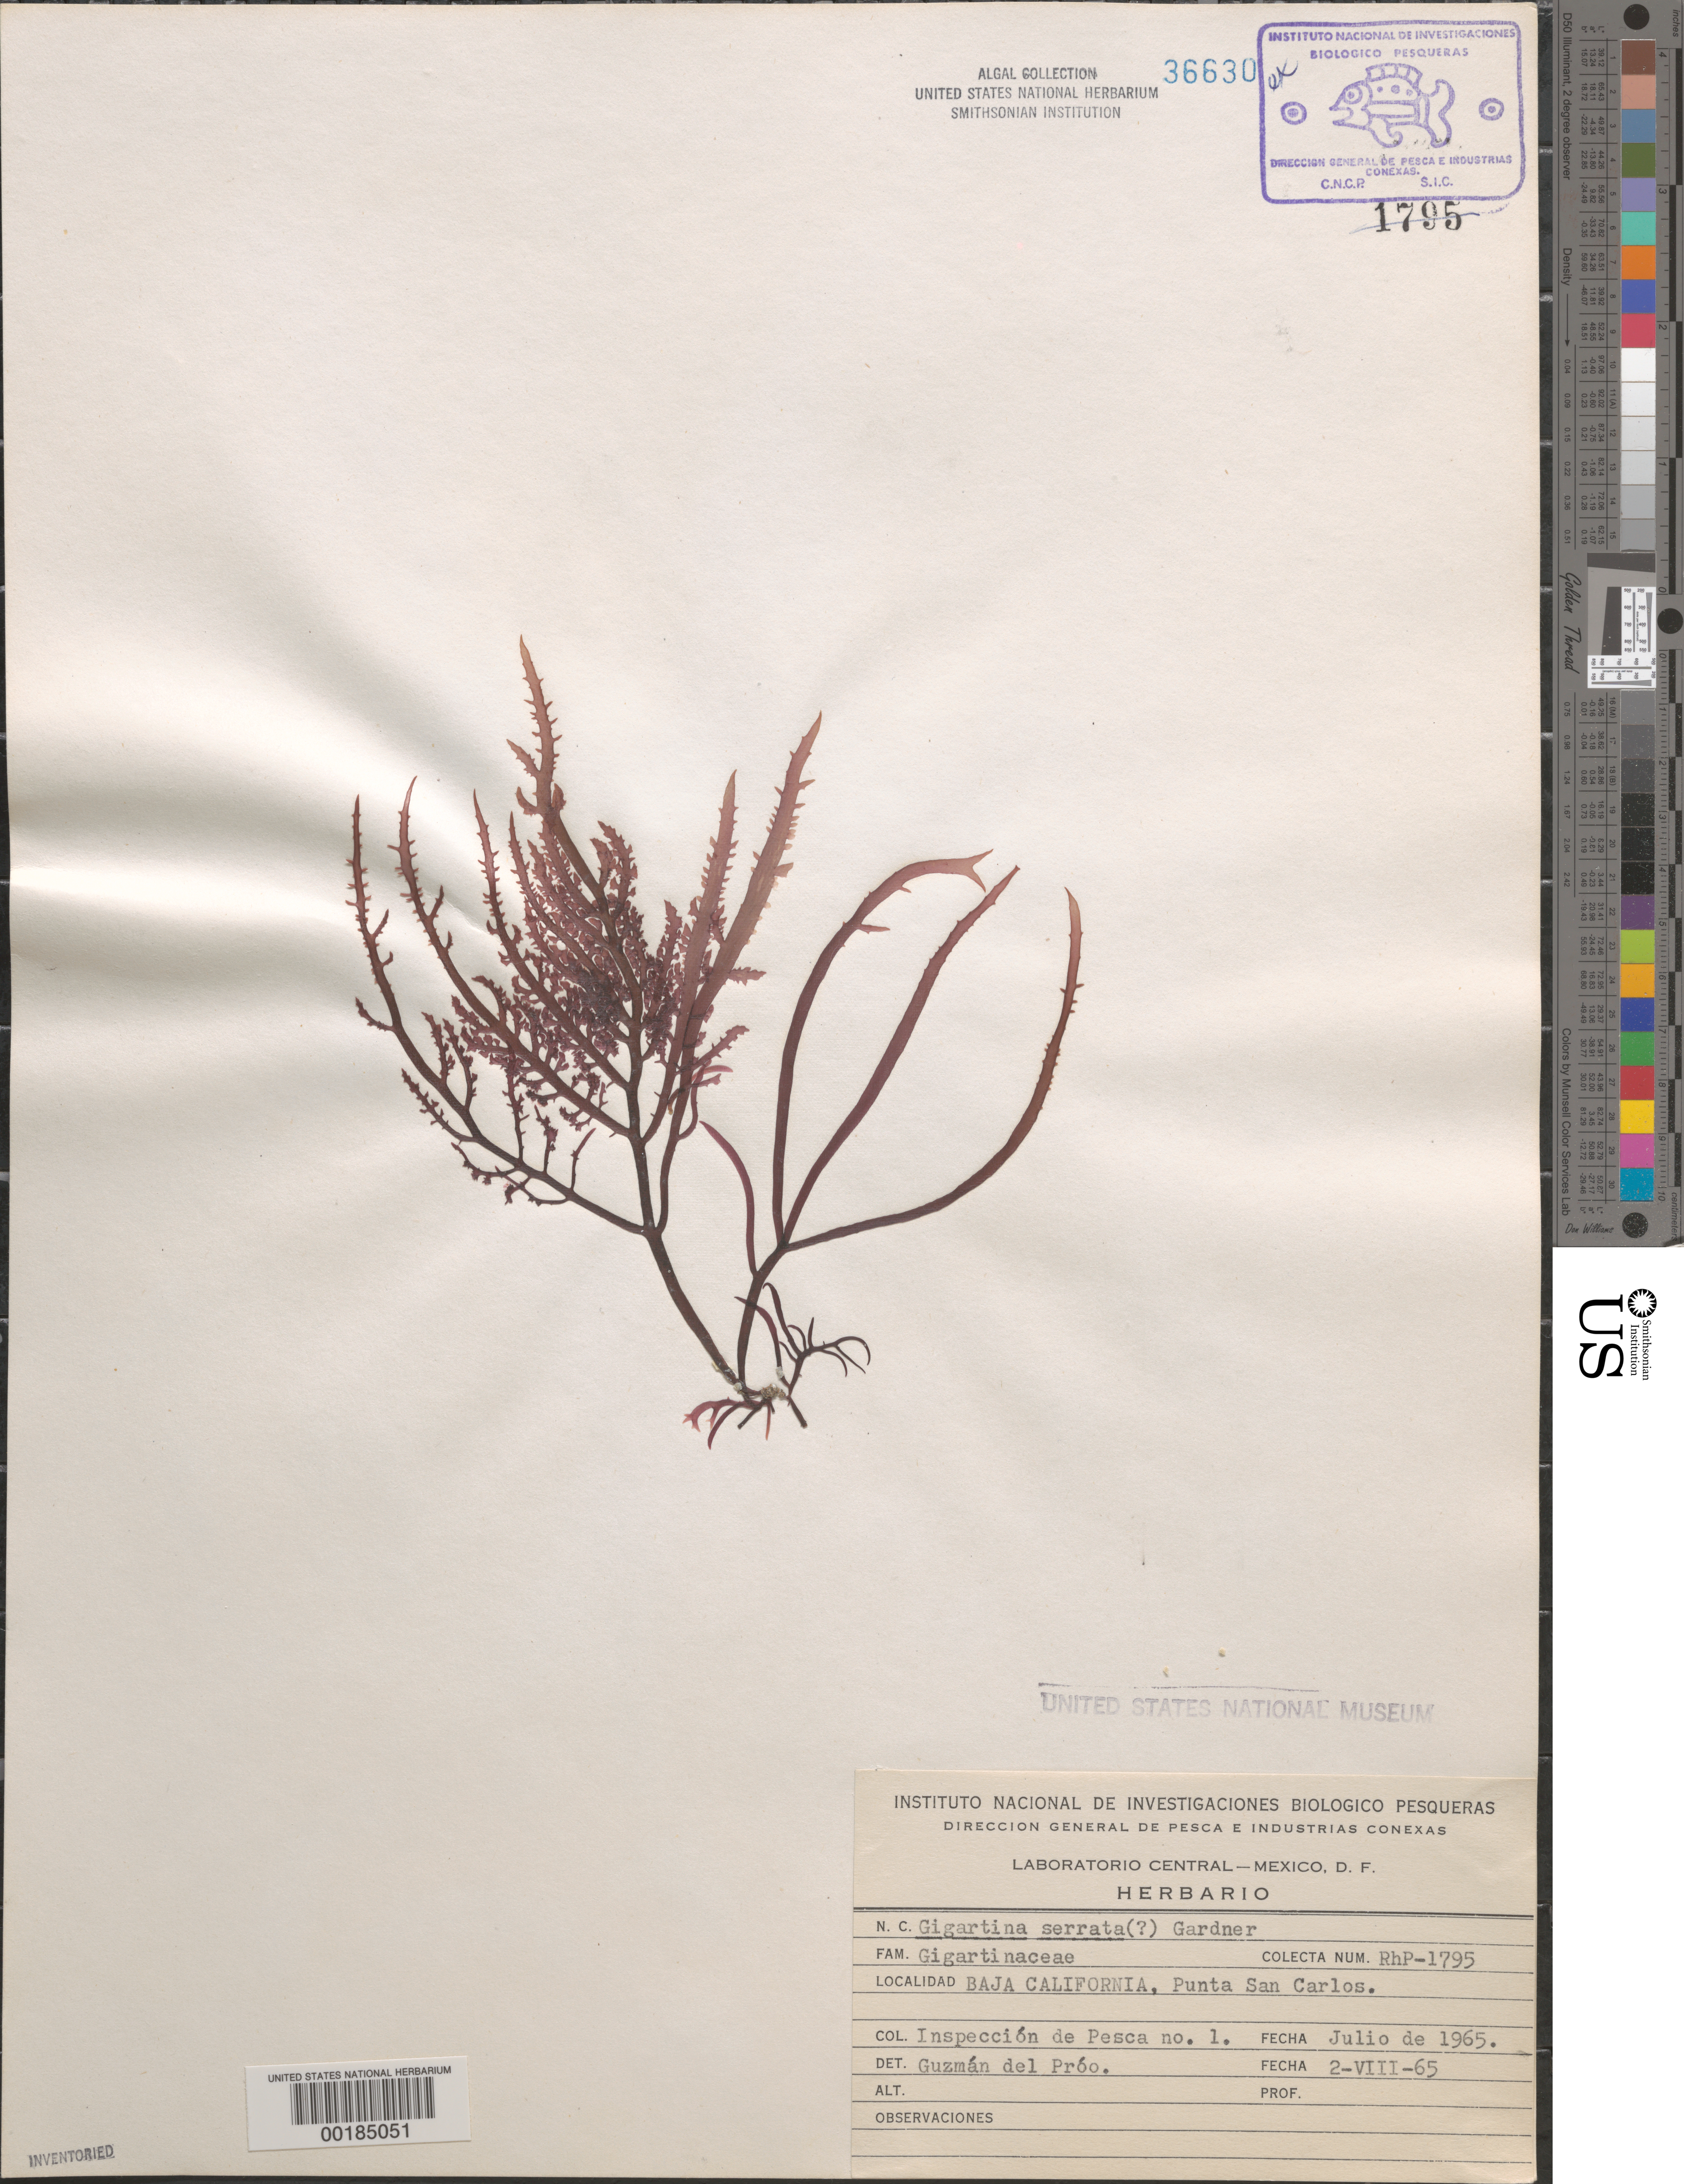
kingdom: Plantae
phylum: Rhodophyta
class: Florideophyceae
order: Gigartinales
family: Gigartinaceae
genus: Chondracanthus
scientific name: Chondracanthus serratus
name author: (N.L. Gardner) J.R. Hughey & Hommersand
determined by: Algae name updating Project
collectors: Inspeccion de Pesca no. 1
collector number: RHP-1795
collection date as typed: Jul 1965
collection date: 1965-07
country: Mexico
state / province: Baja California Sur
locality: Punta San Carlos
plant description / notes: G. Allan Hancock Expedition, 1934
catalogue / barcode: US 36630